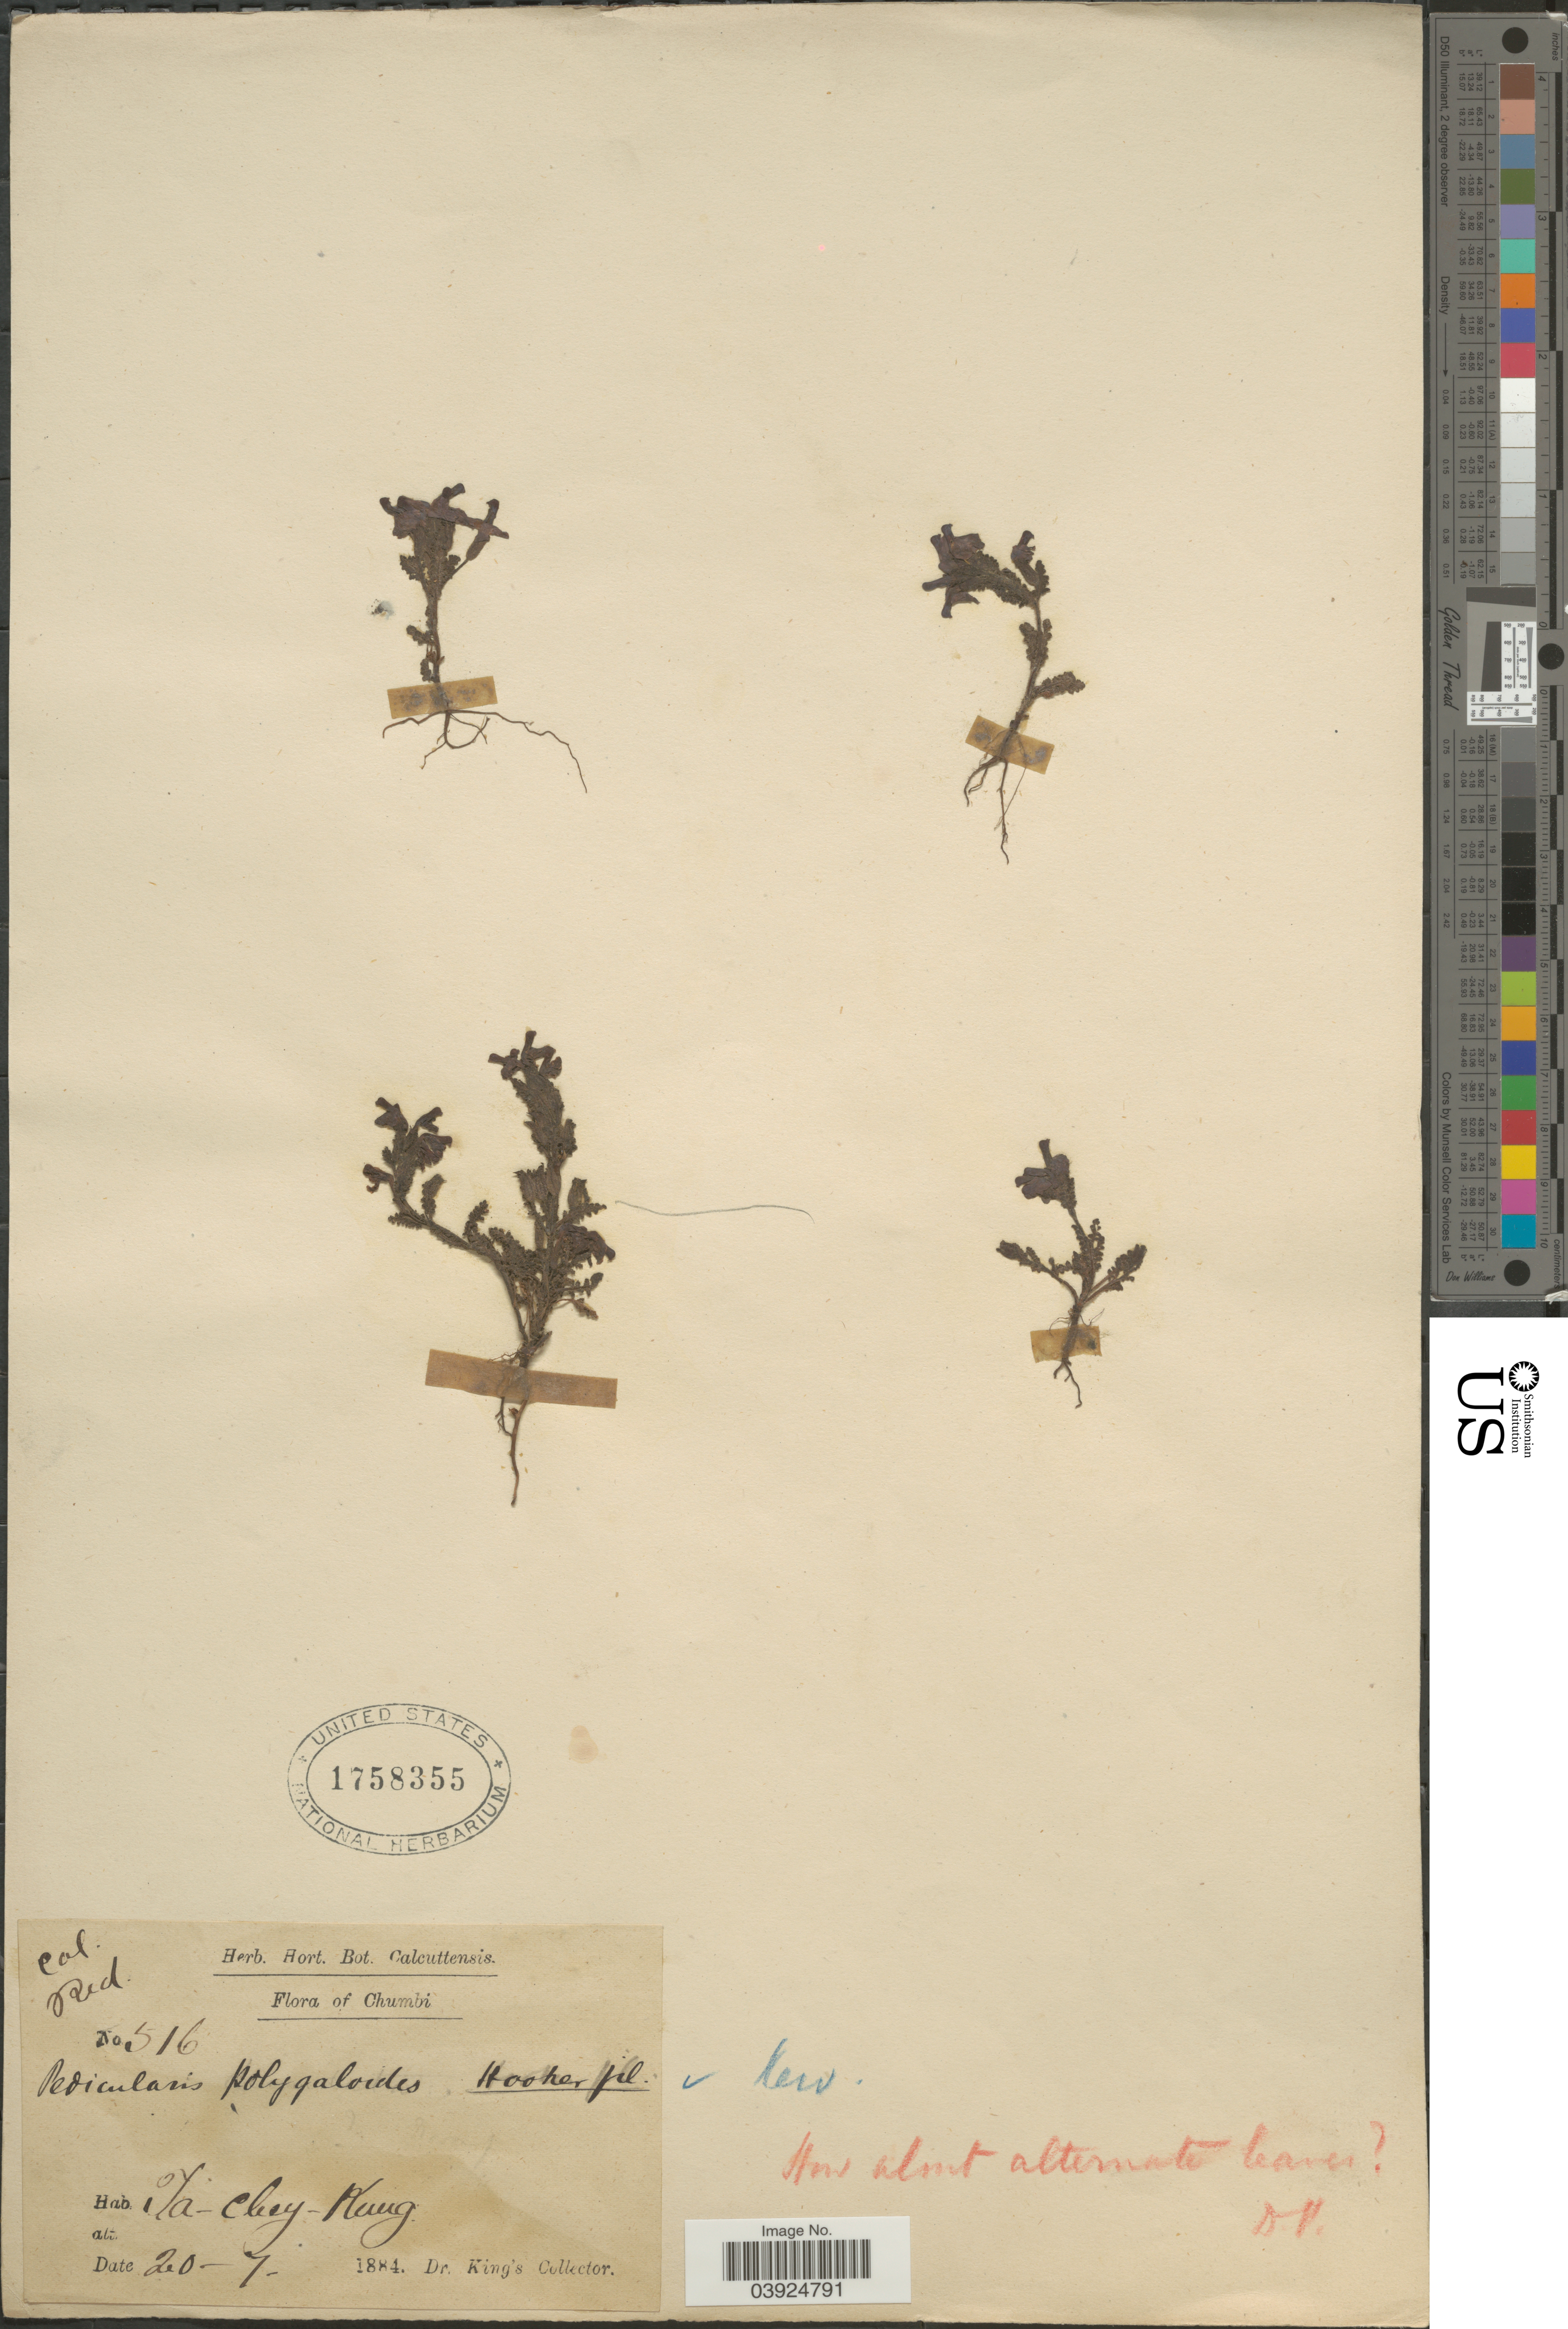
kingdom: Plantae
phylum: Tracheophyta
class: Magnoliopsida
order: Lamiales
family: Orobanchaceae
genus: Pedicularis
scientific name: Pedicularis polygaloides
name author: Hook. f.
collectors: Dr. King's collector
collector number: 516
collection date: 1884-07-20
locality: Chumbi. Ta-chey-Kung.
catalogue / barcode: US 1758355